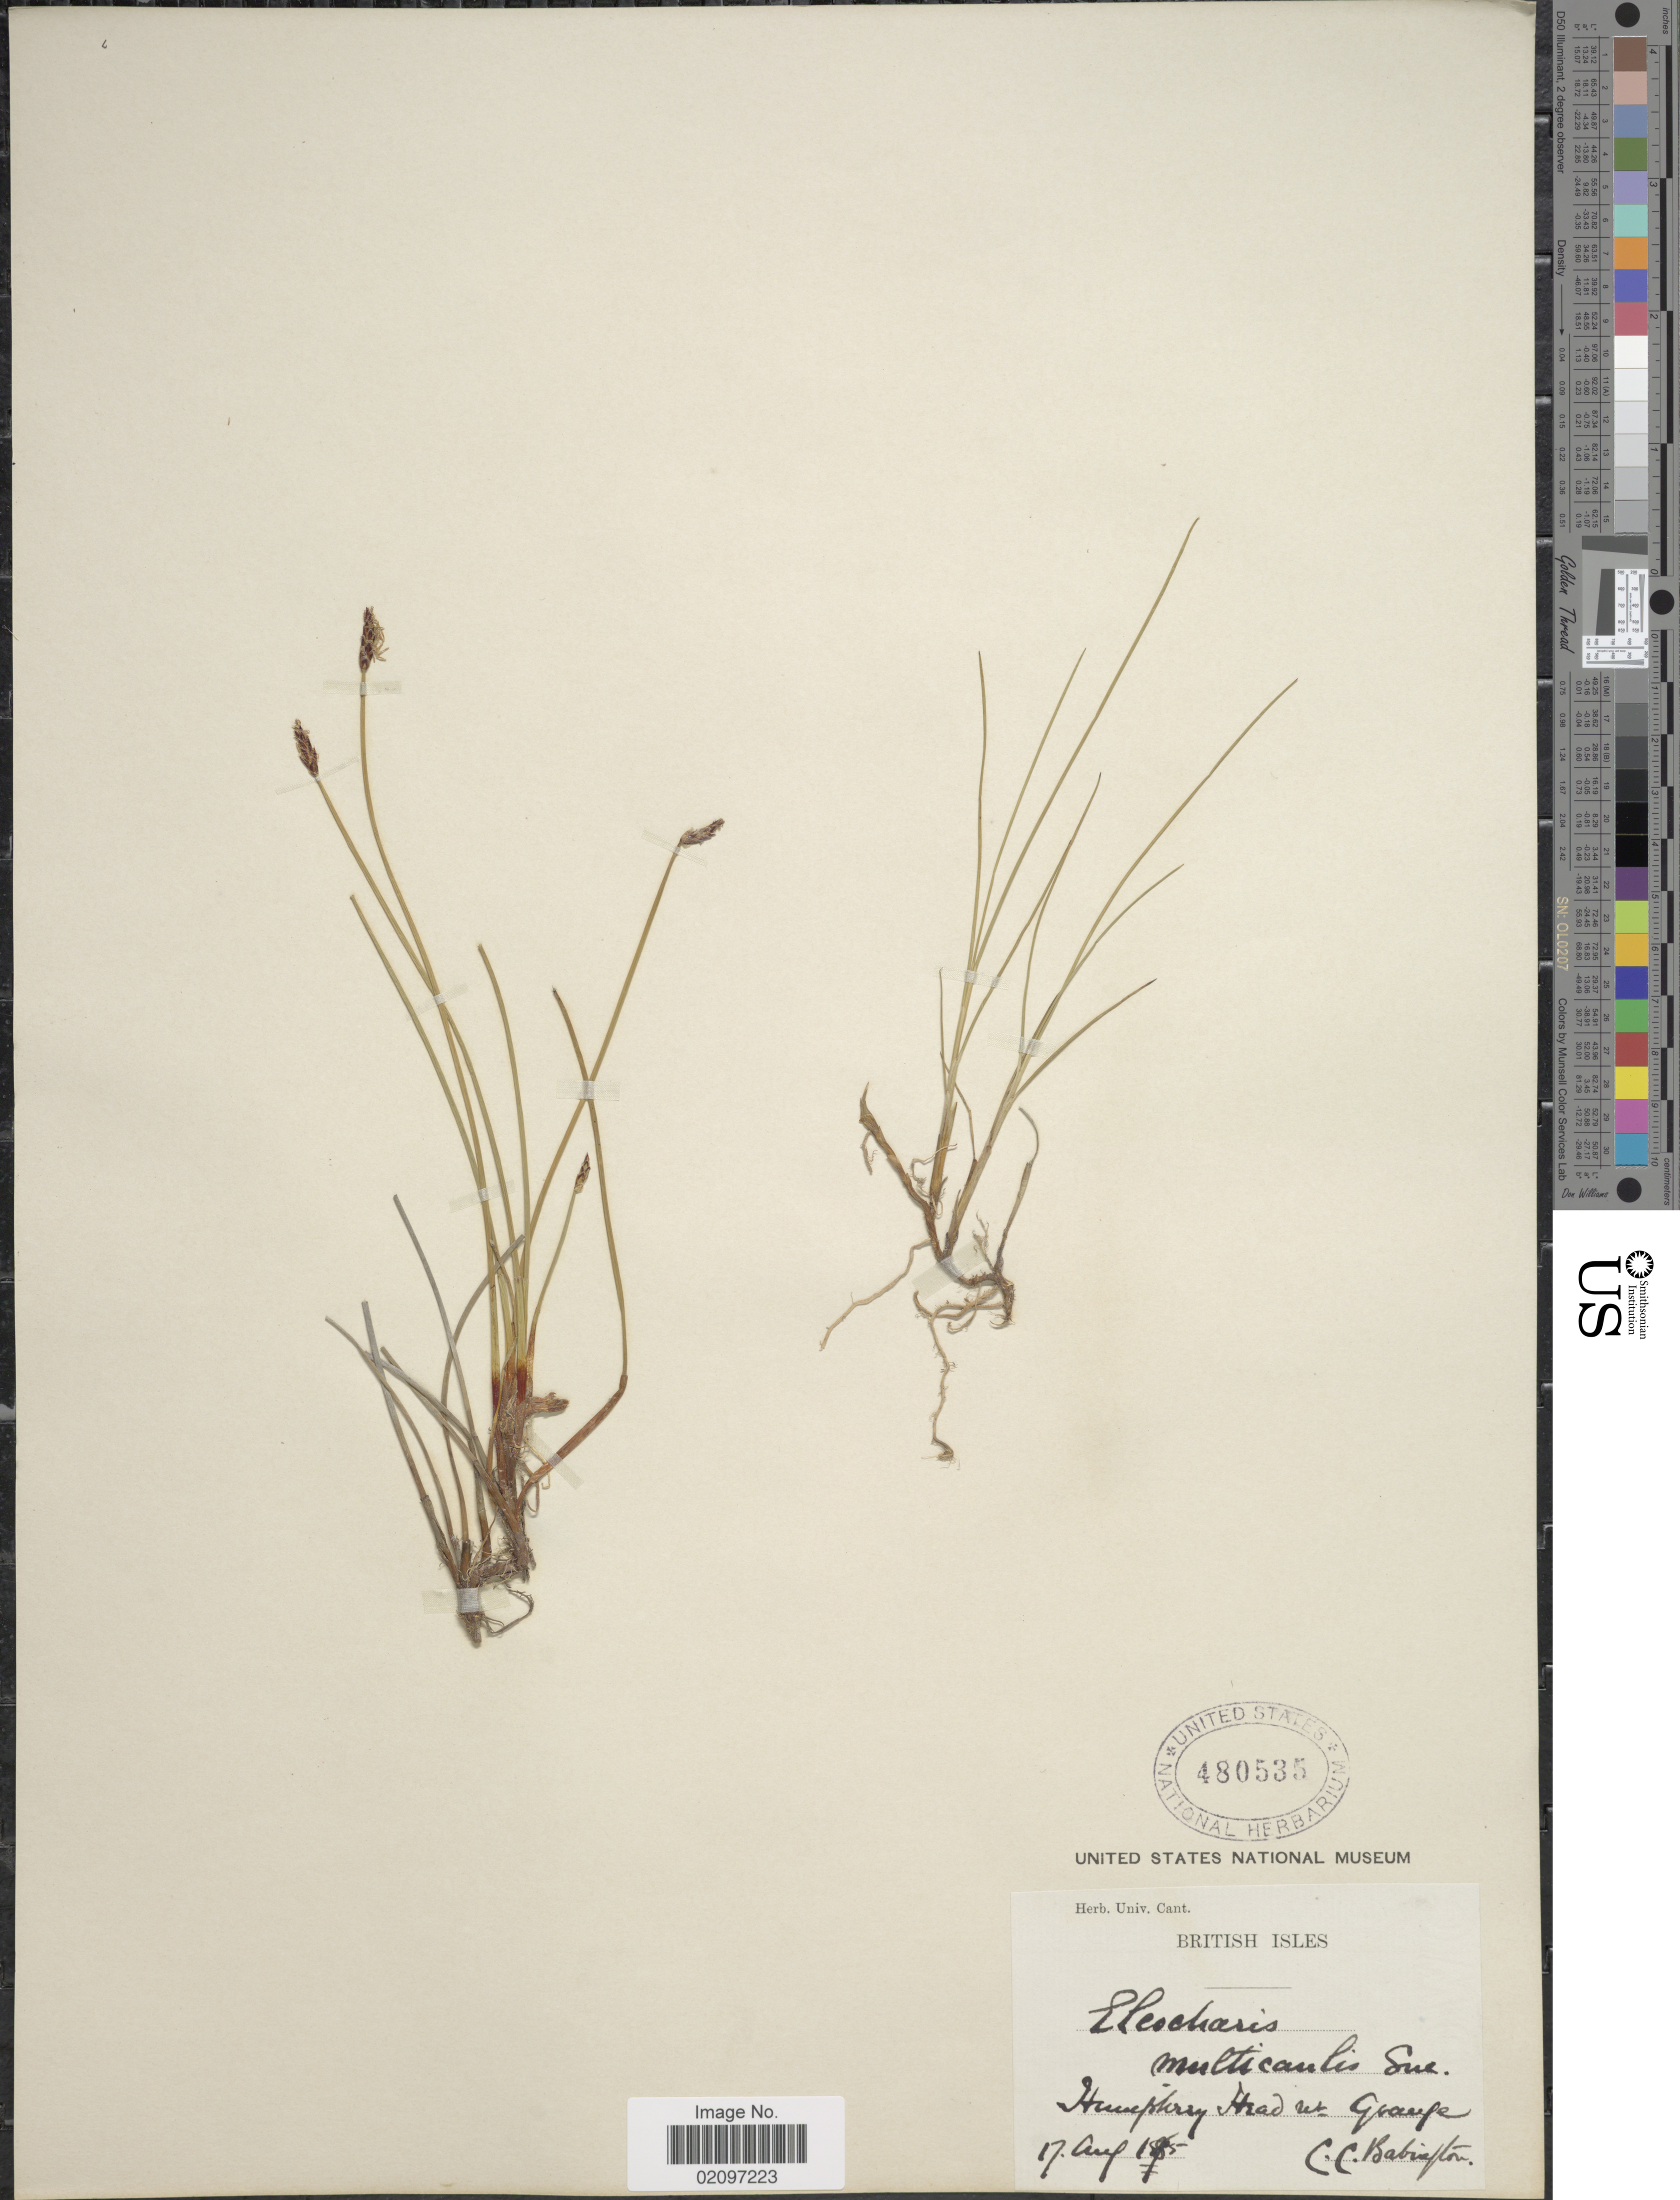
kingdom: Plantae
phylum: Tracheophyta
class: Liliopsida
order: Poales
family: Cyperaceae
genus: Eleocharis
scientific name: Eleocharis multicaulis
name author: (Sm.) Desv.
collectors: C. Babington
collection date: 1875-08-17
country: United Kingdom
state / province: England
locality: British Isles, Humphrey Head near Grange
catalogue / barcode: US 480535